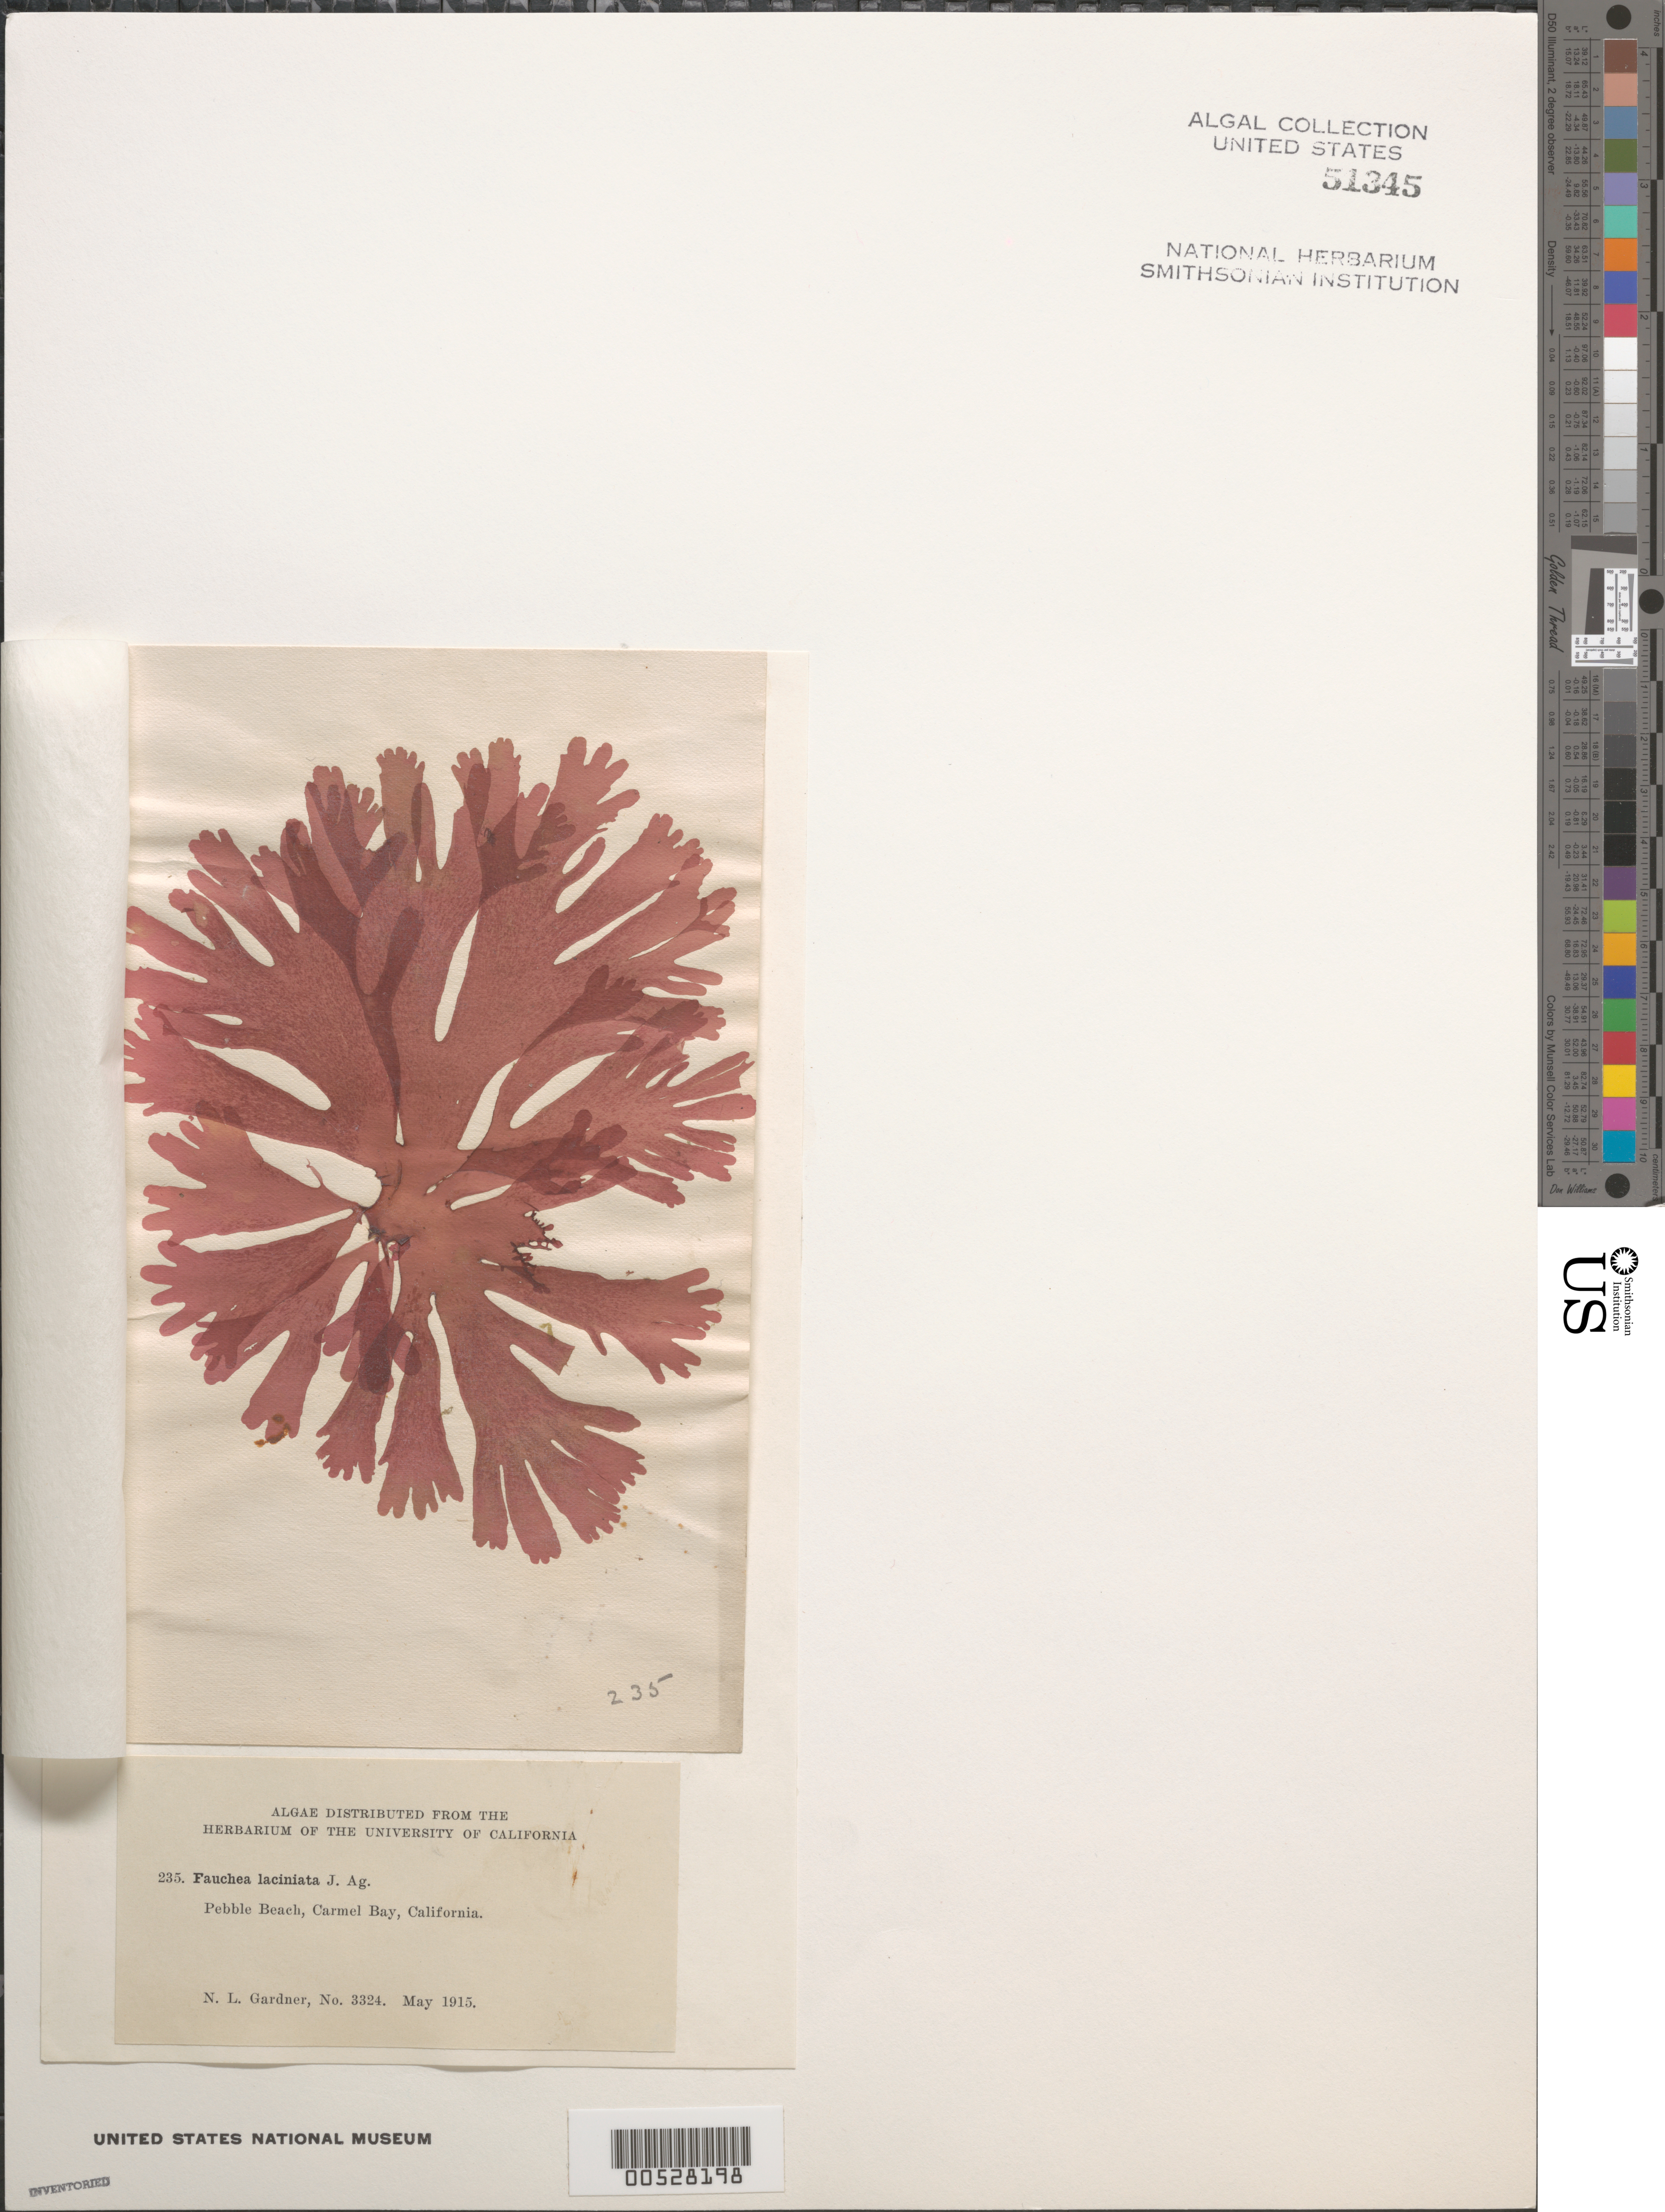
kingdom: Plantae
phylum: Rhodophyta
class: Florideophyceae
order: Rhodymeniales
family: Faucheaceae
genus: Gloiocladia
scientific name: Gloiocladia laciniata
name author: (J. Agardh) Rodríguez-Prieto & N. Sánchez in Rodríguez-Prieto et al.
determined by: Algae name updating Project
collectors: N. Gardner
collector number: NLG 3324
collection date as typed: May 1915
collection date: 1915-05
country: United States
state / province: California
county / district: Monterey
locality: Pebble Beach, Carmel Bay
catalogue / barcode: US 51345